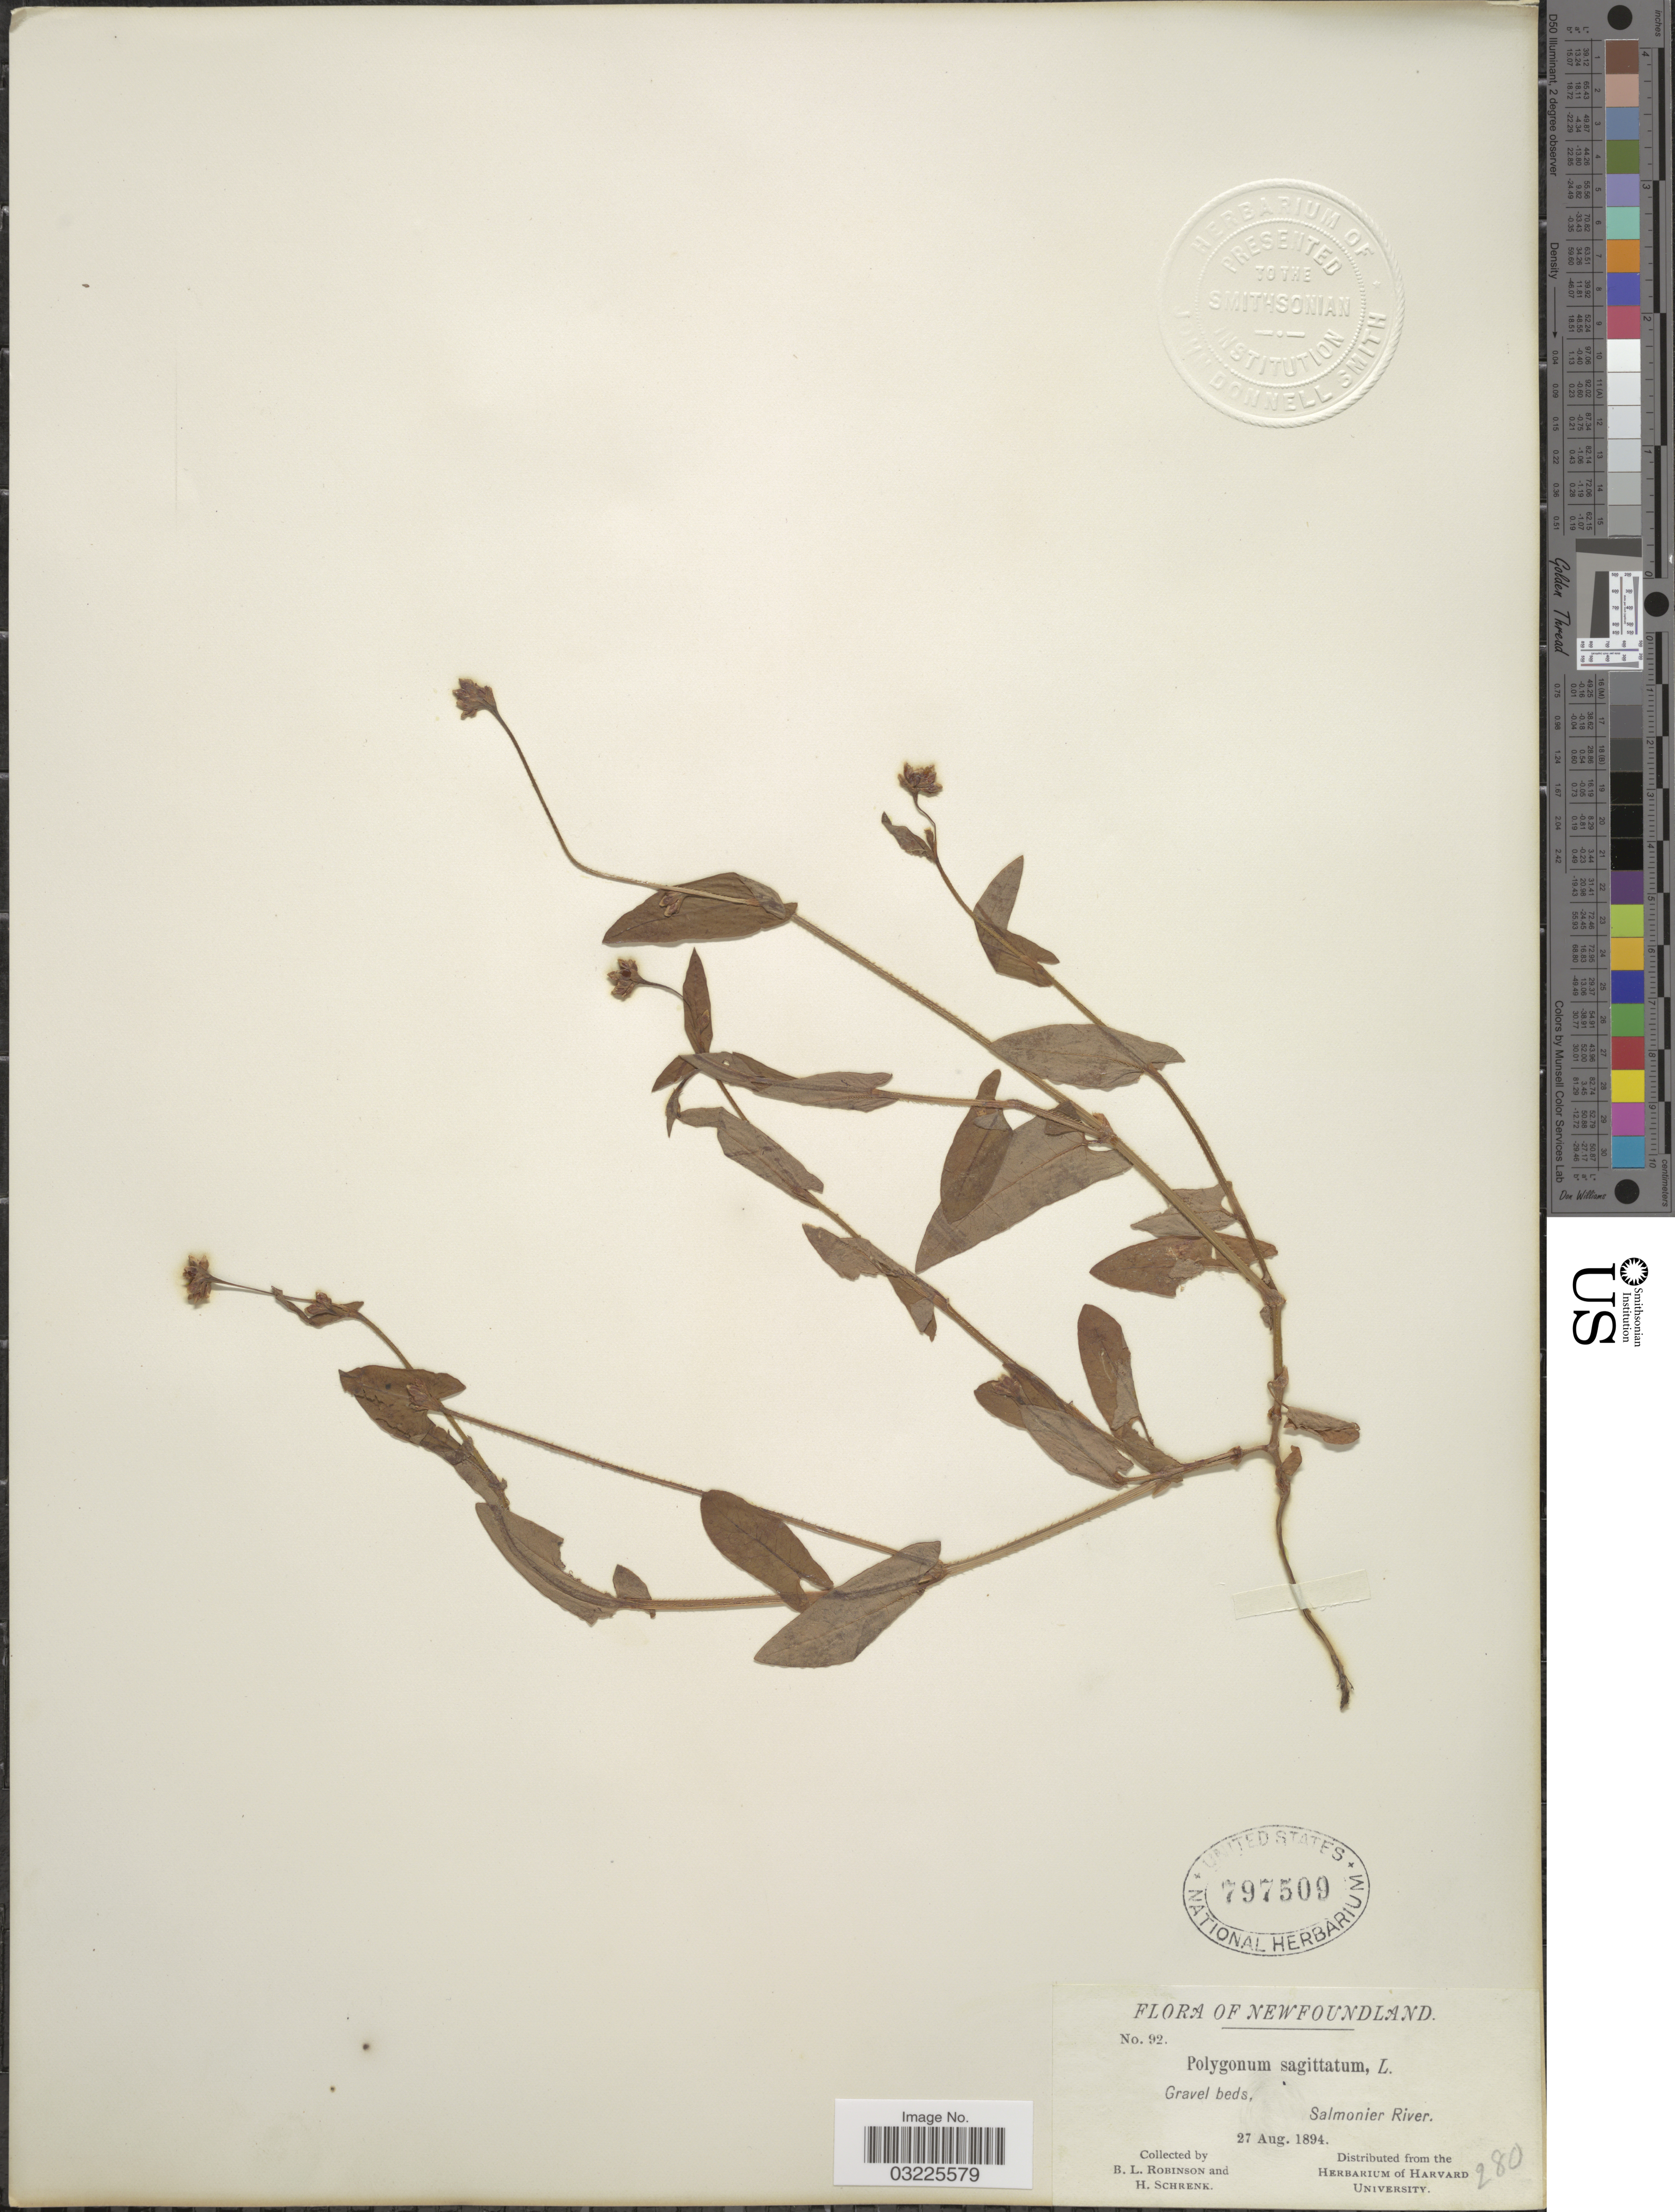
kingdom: Plantae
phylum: Tracheophyta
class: Magnoliopsida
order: Caryophyllales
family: Polygonaceae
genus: Persicaria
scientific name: Persicaria sagittata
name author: (L.) H. Gross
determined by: Atha, D. E.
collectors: B. L. Robinson & H. Schrenk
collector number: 92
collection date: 1894-08-27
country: Canada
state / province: Newfoundland and Labrador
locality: Gravel beds, Salmonier River.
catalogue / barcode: US 797509